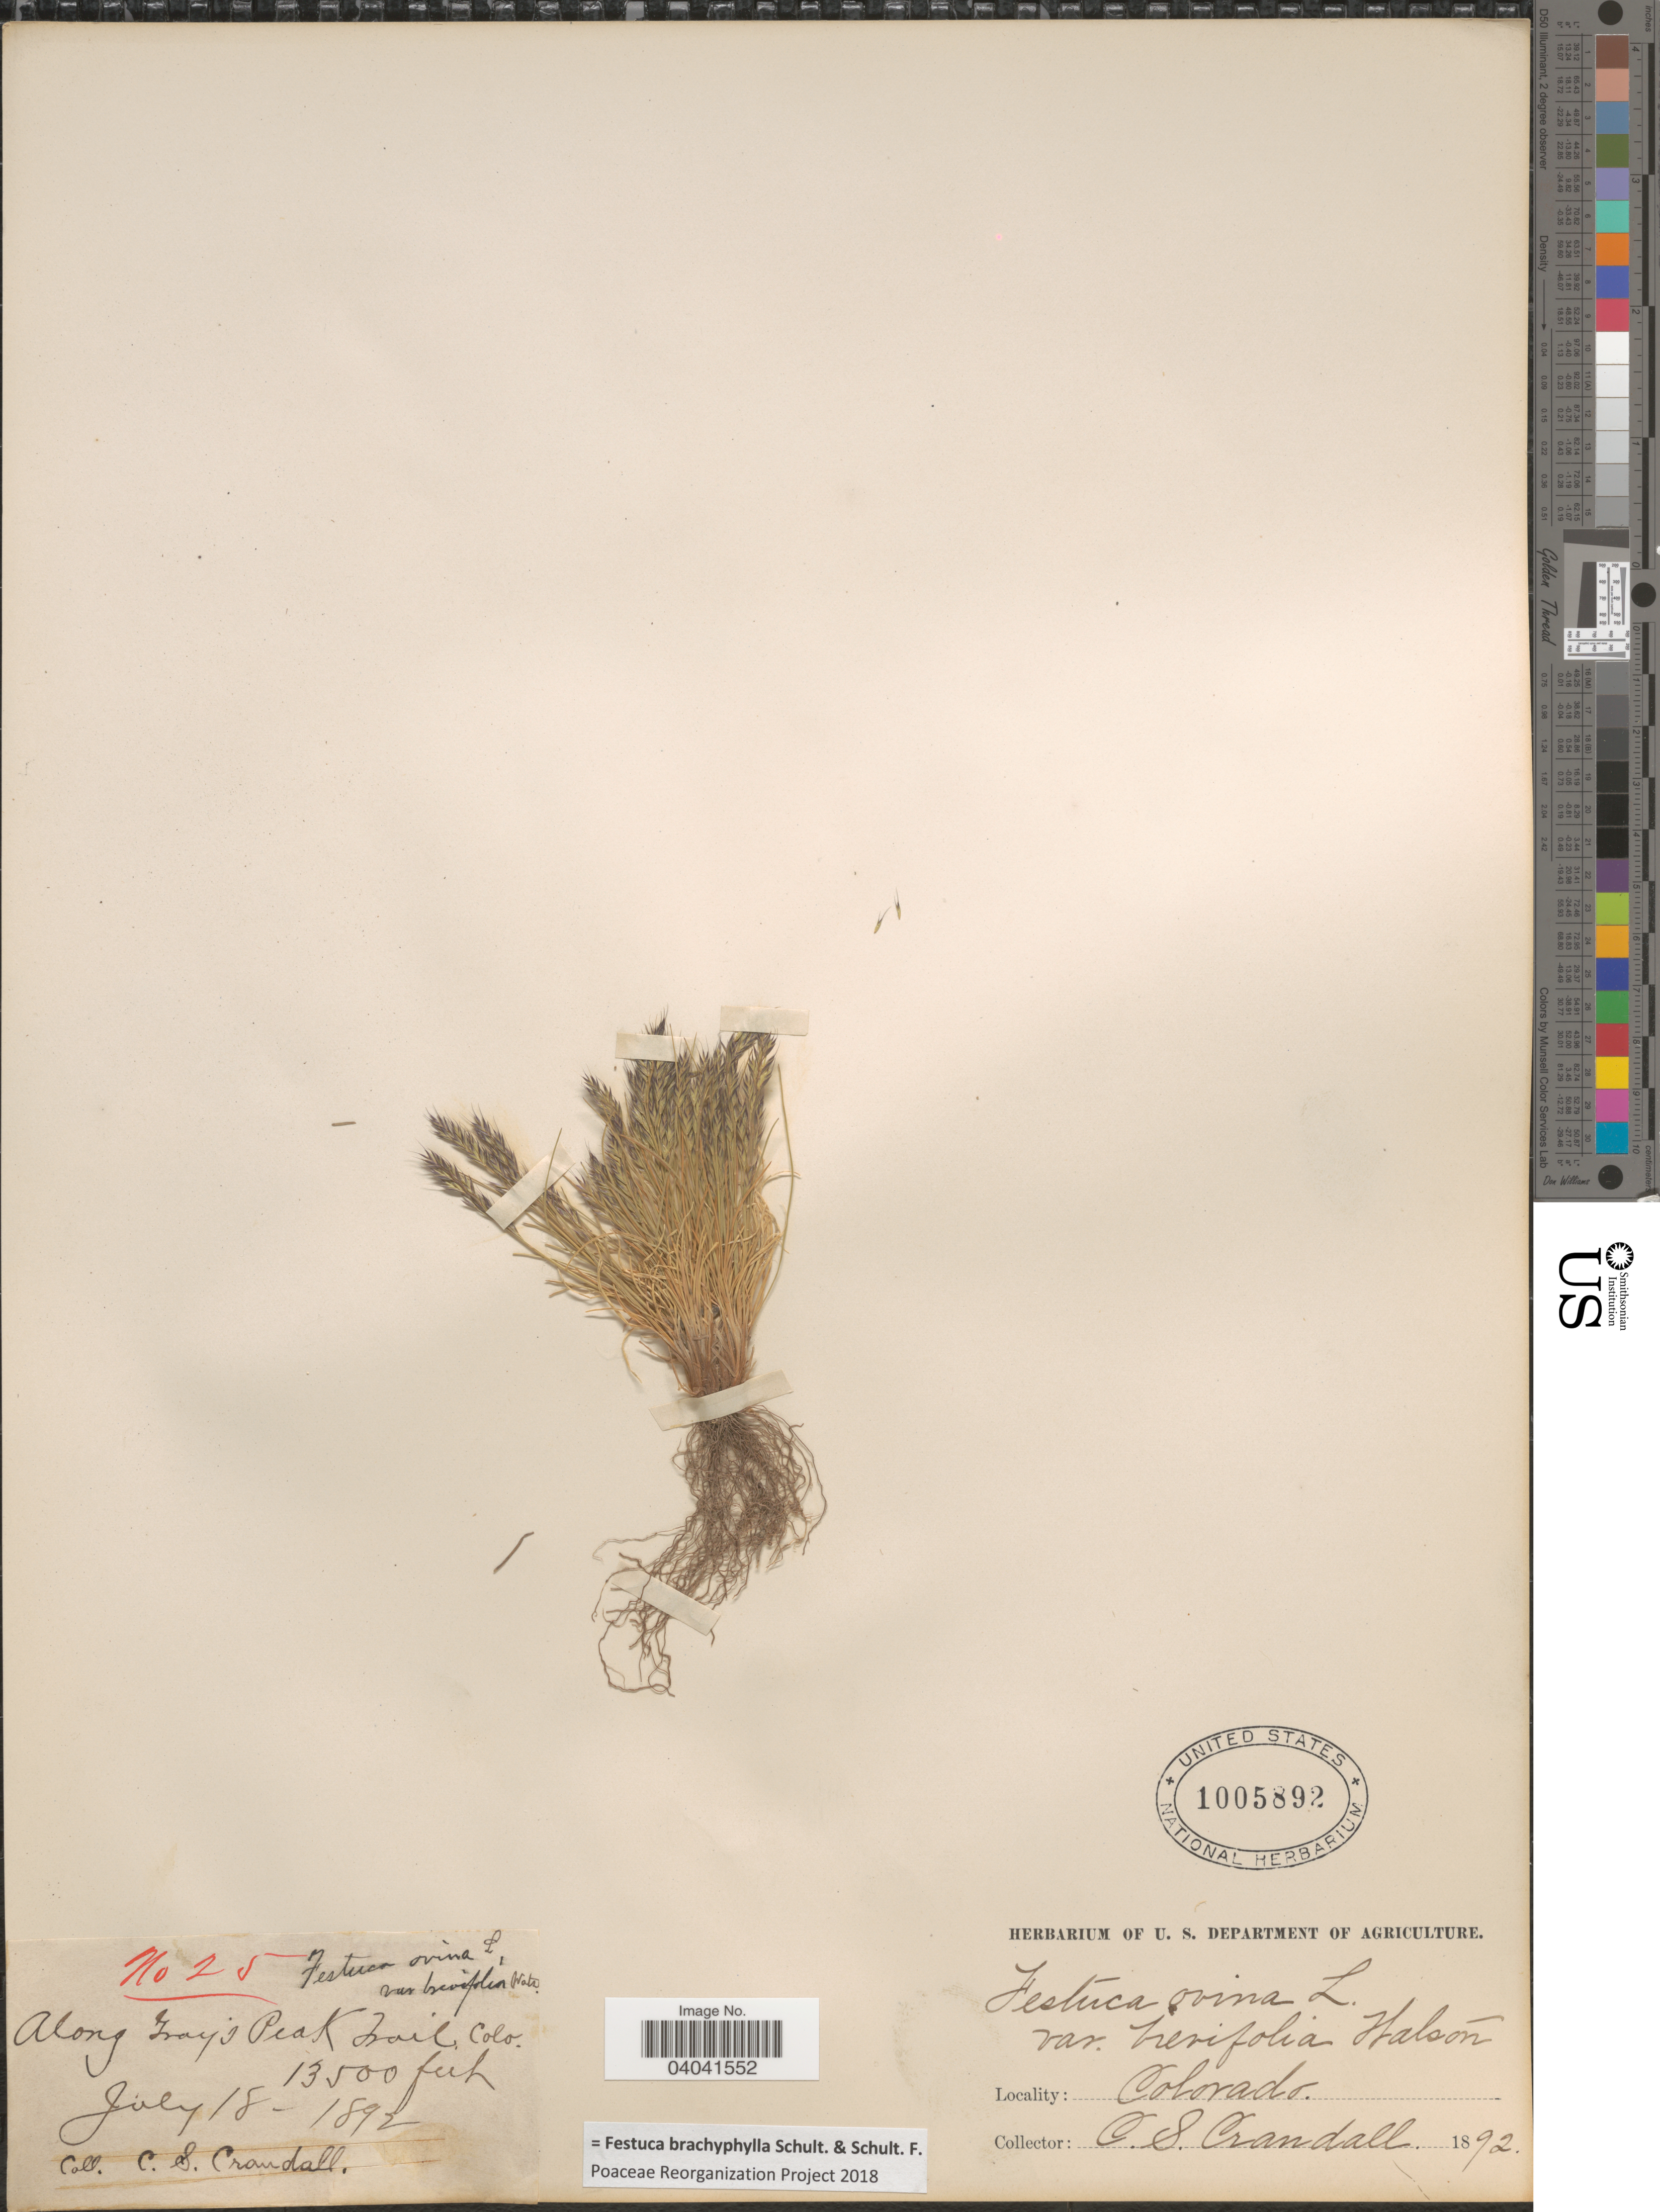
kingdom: Plantae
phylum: Tracheophyta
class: Liliopsida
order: Poales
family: Poaceae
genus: Festuca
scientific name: Festuca brachyphylla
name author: Schult. & Schult. f.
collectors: C. Crandall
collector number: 25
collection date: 1892-07-18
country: United States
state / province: Colorado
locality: Along Gray's Peak Trail.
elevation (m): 4115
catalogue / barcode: US 1005892